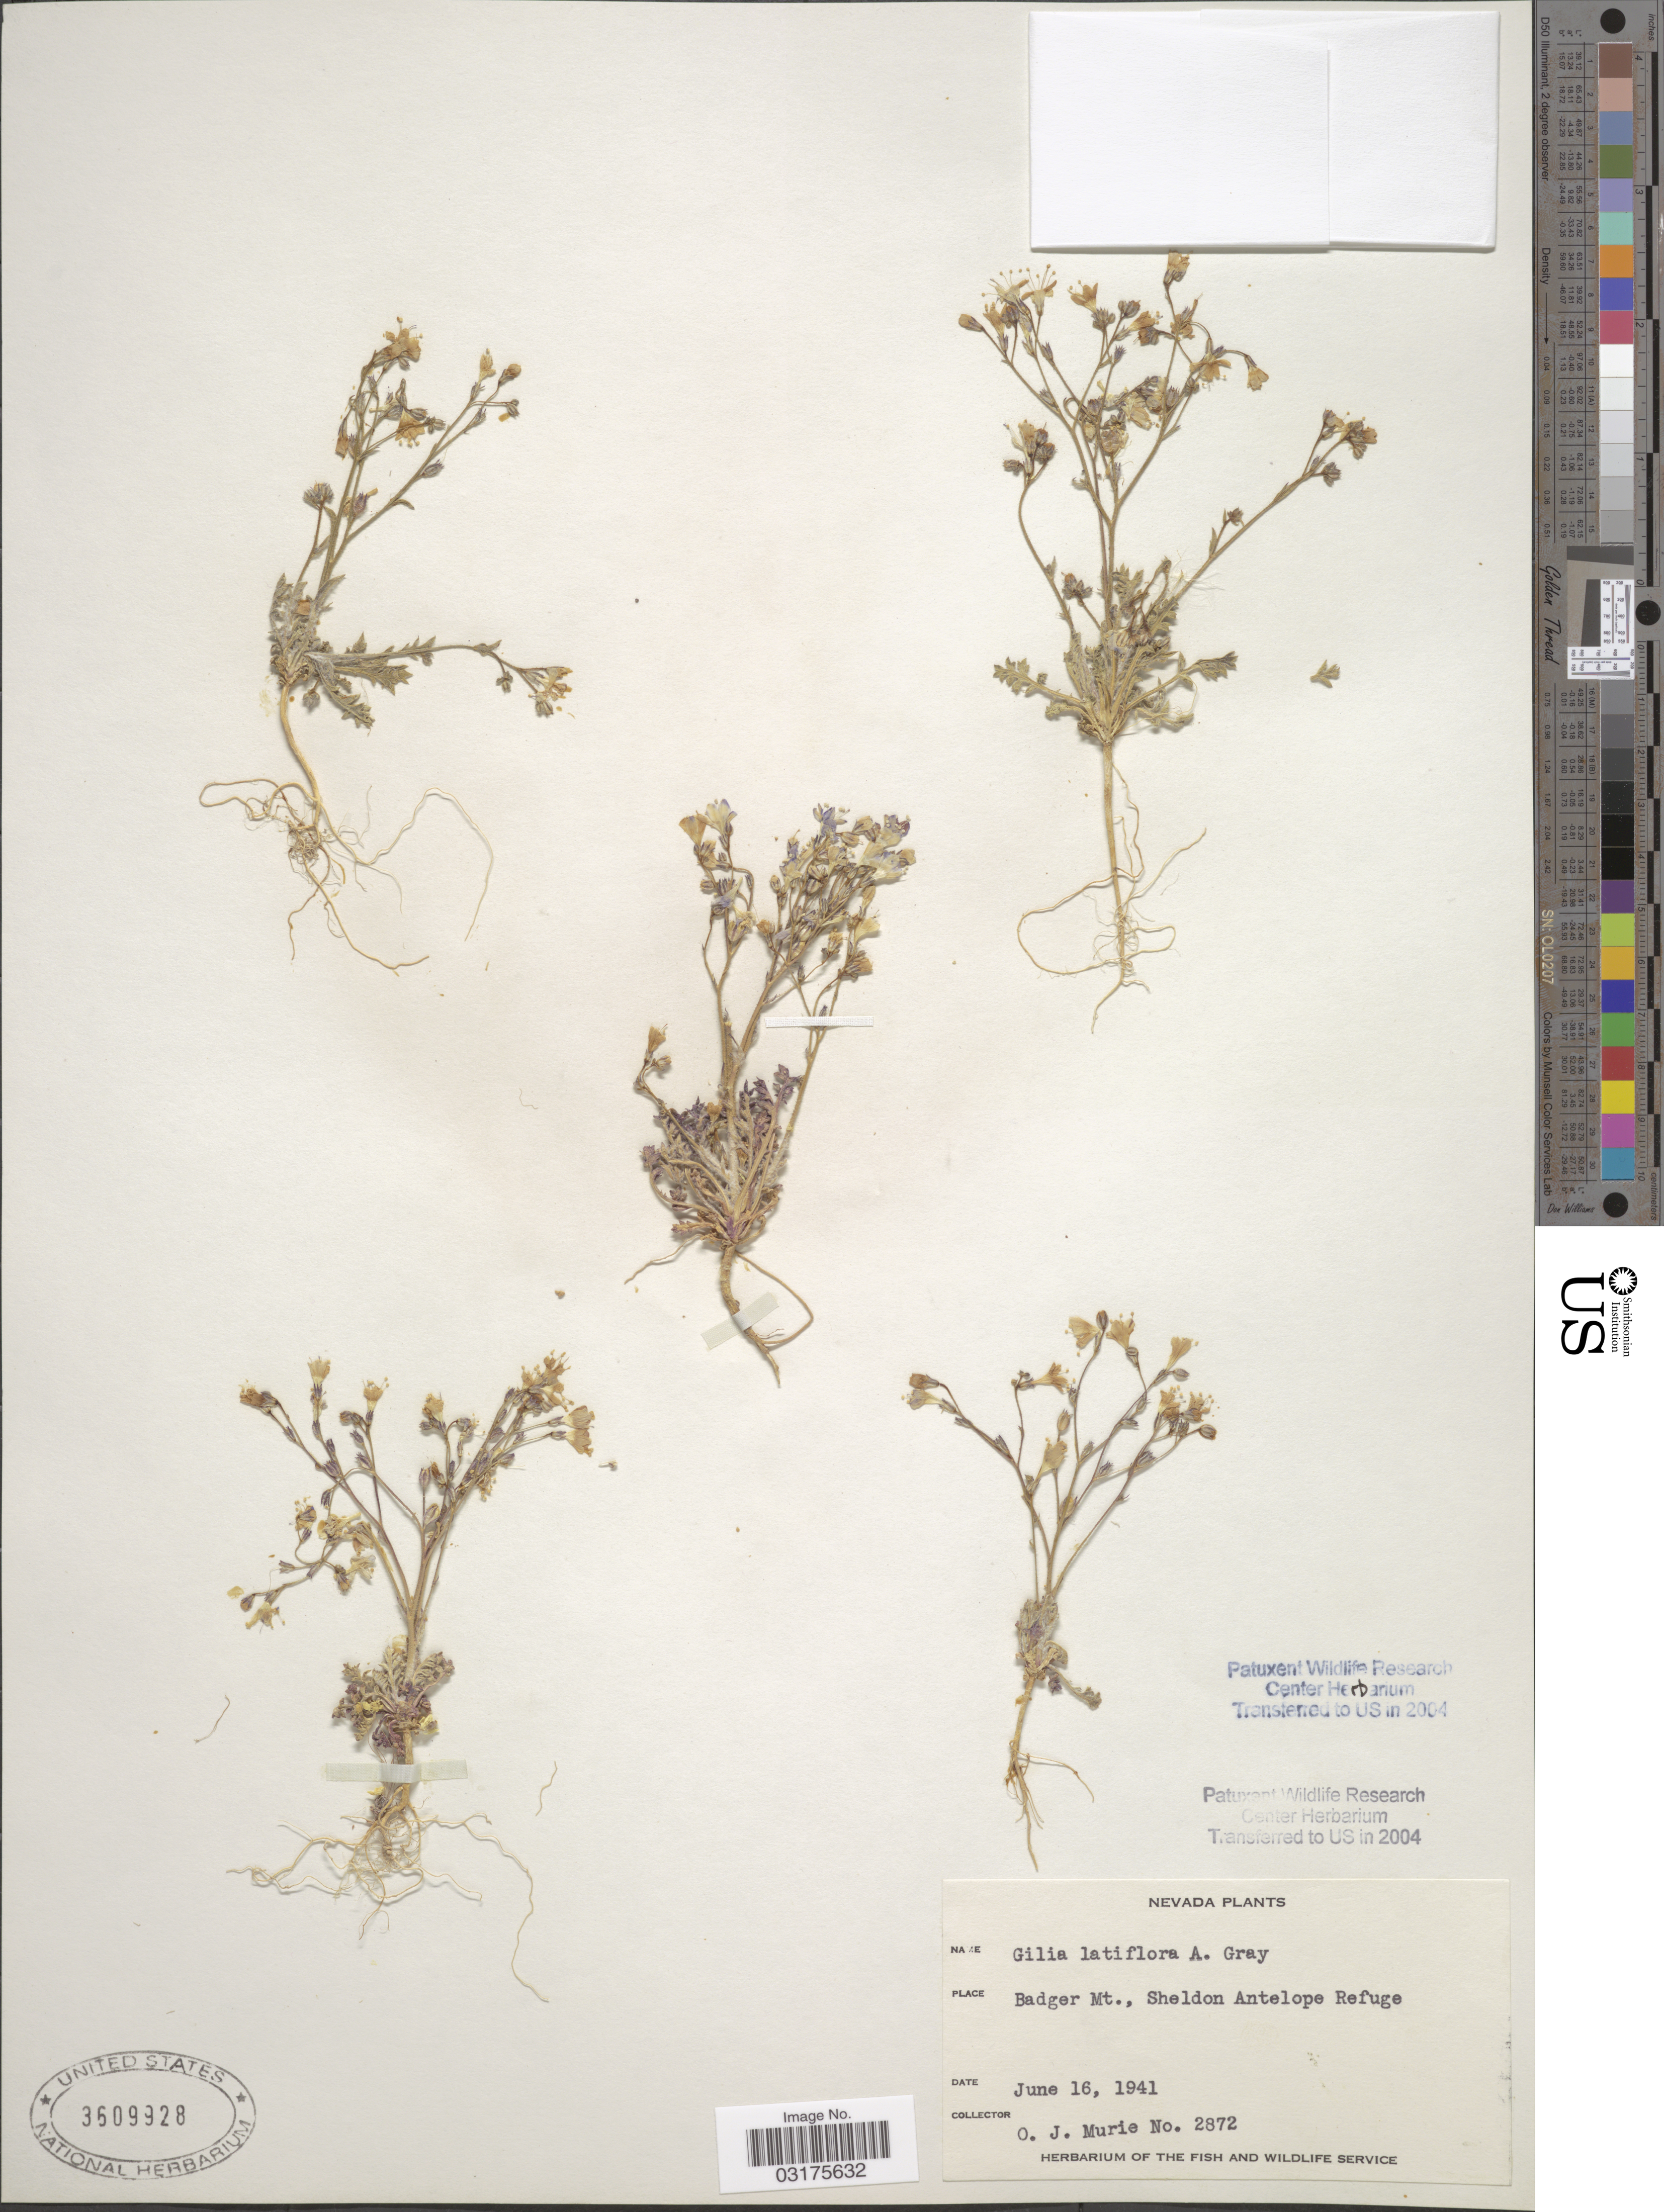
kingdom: Plantae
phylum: Tracheophyta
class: Magnoliopsida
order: Ericales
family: Polemoniaceae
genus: Gilia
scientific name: Gilia latiflora subsp. davyi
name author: (Milliken) A.D. Grant & V.E. Grant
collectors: O. Murie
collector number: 2872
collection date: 1941-06-16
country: United States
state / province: Nevada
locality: Badger Mt., Sheldon Antelope Refuge.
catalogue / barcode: US 3609928